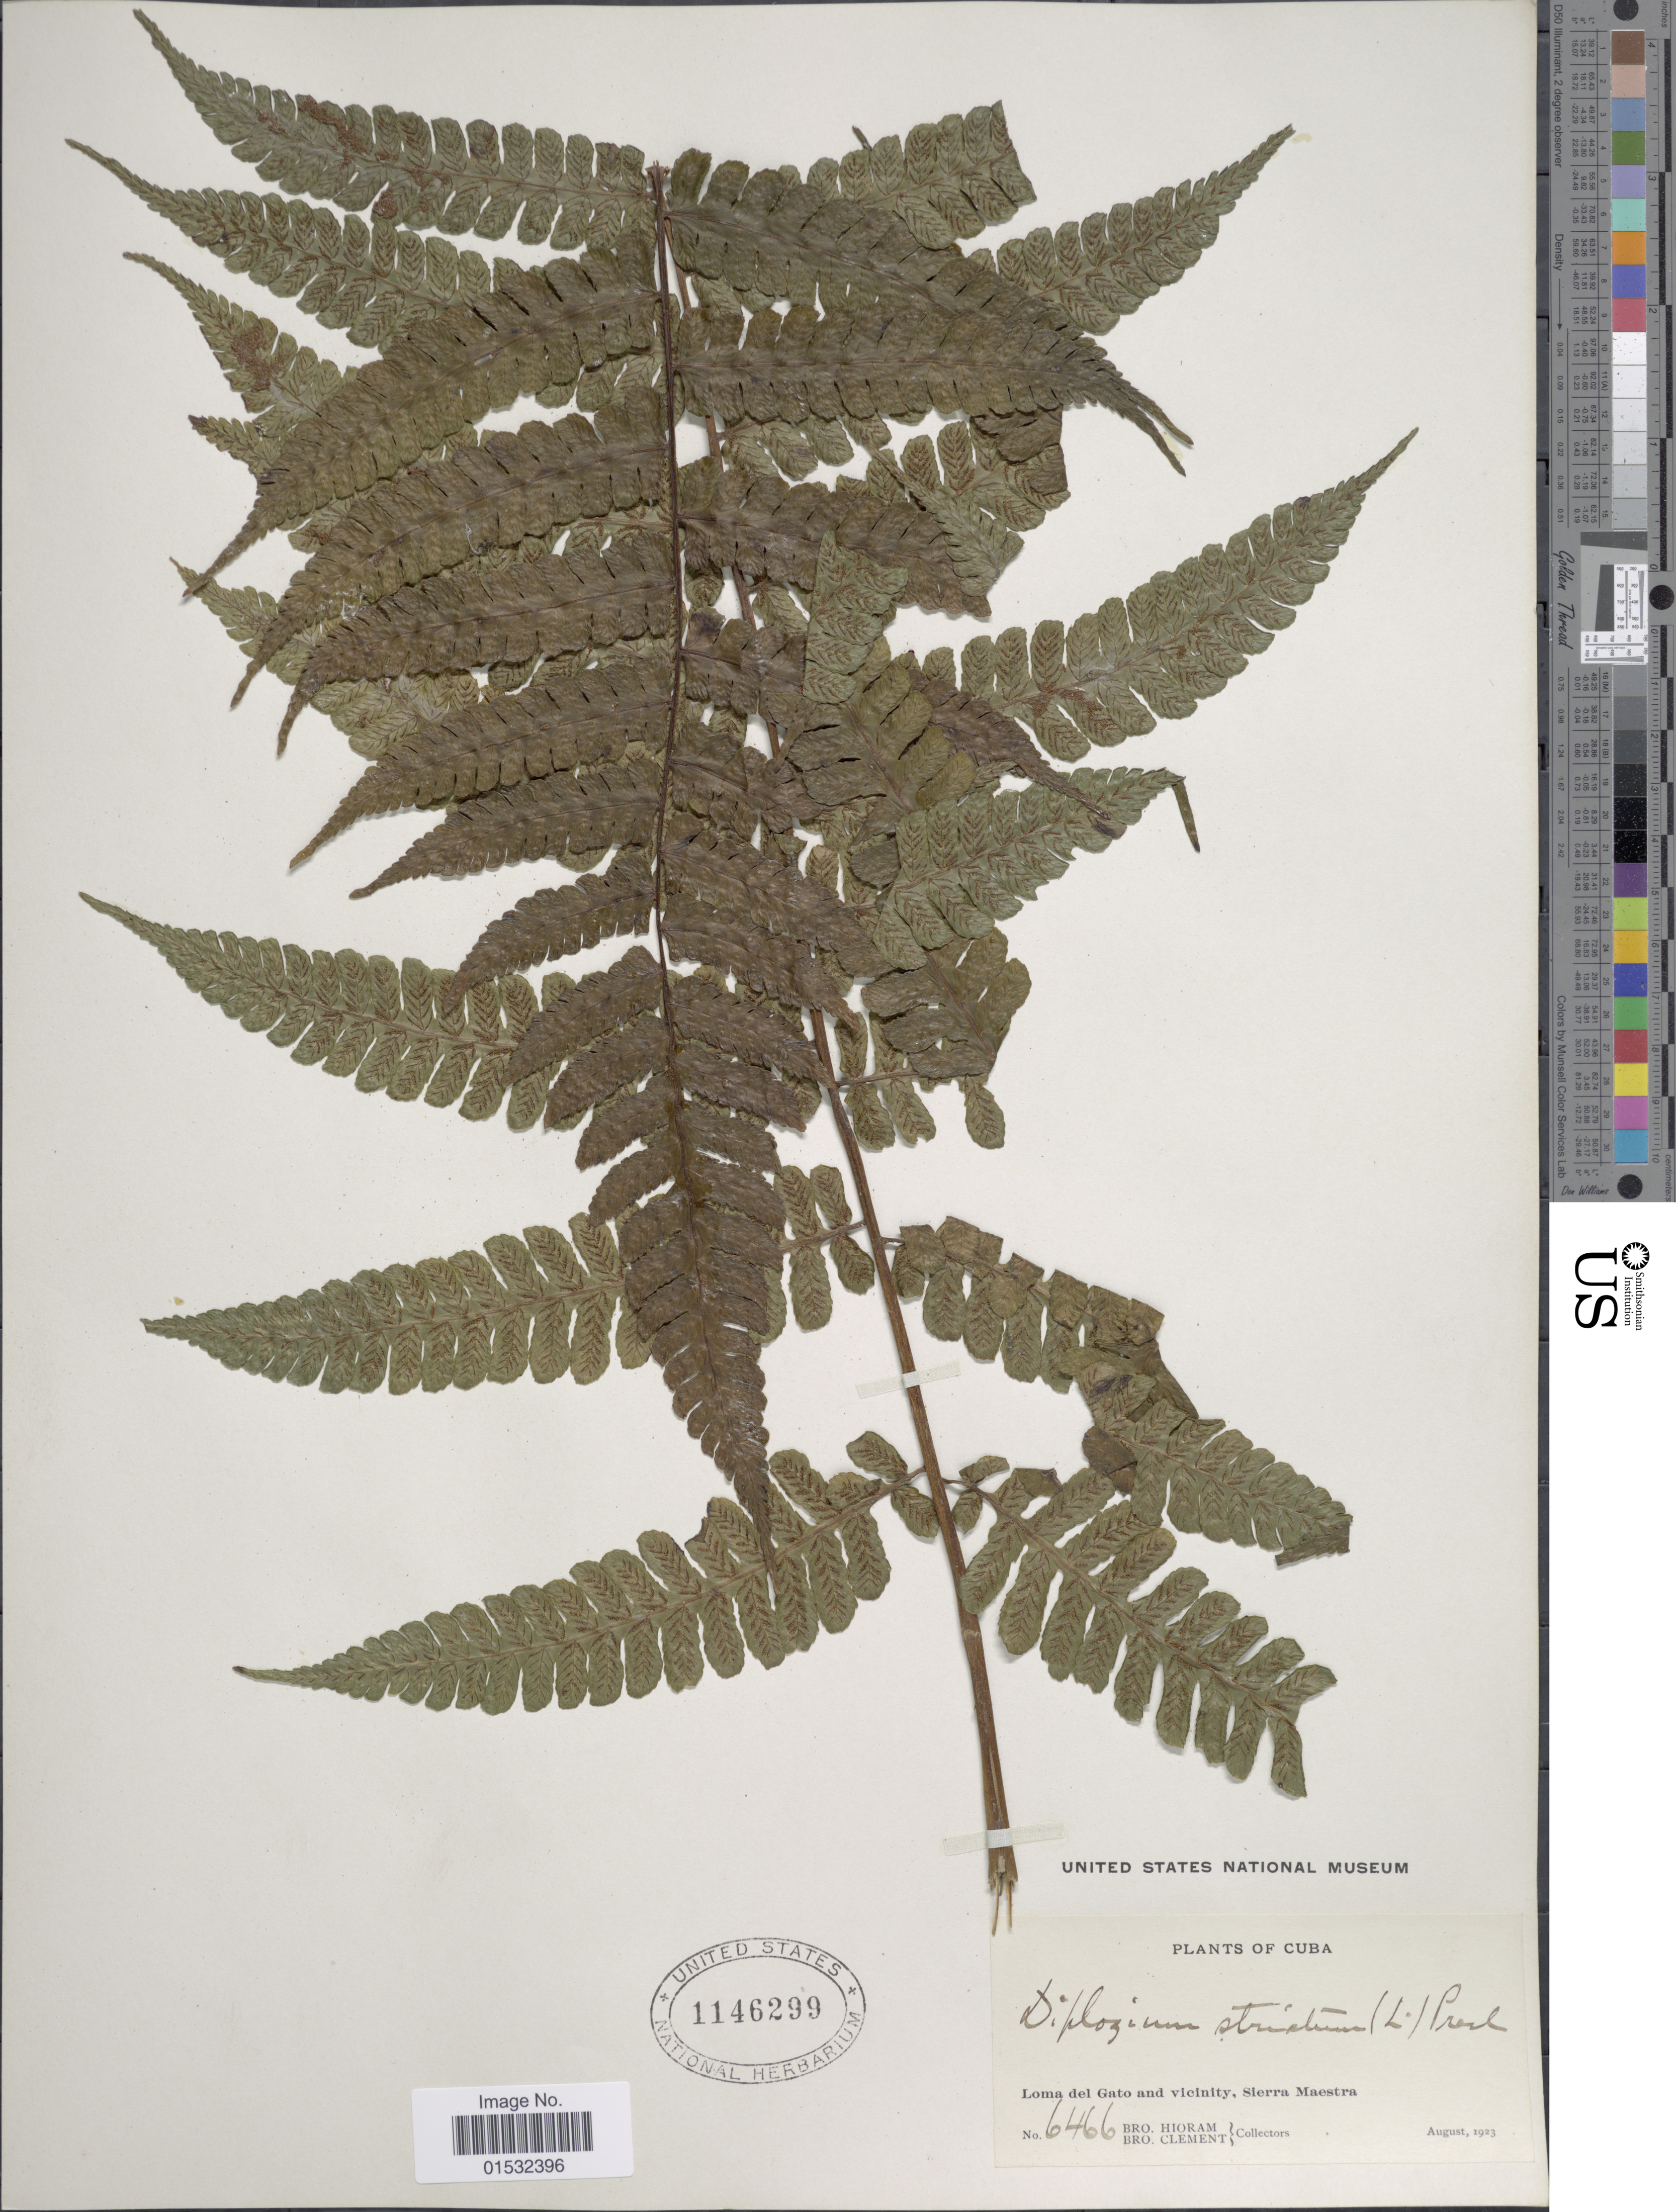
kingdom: Plantae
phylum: Tracheophyta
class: Polypodiopsida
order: Polypodiales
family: Athyriaceae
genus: Diplazium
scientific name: Diplazium striatum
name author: (L.) C. Presl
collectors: Bro. Hioram & B. Clement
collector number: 6466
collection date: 1923-08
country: Cuba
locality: Loma del Gato and vicinity, Sierra Maestra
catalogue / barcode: US 1146299